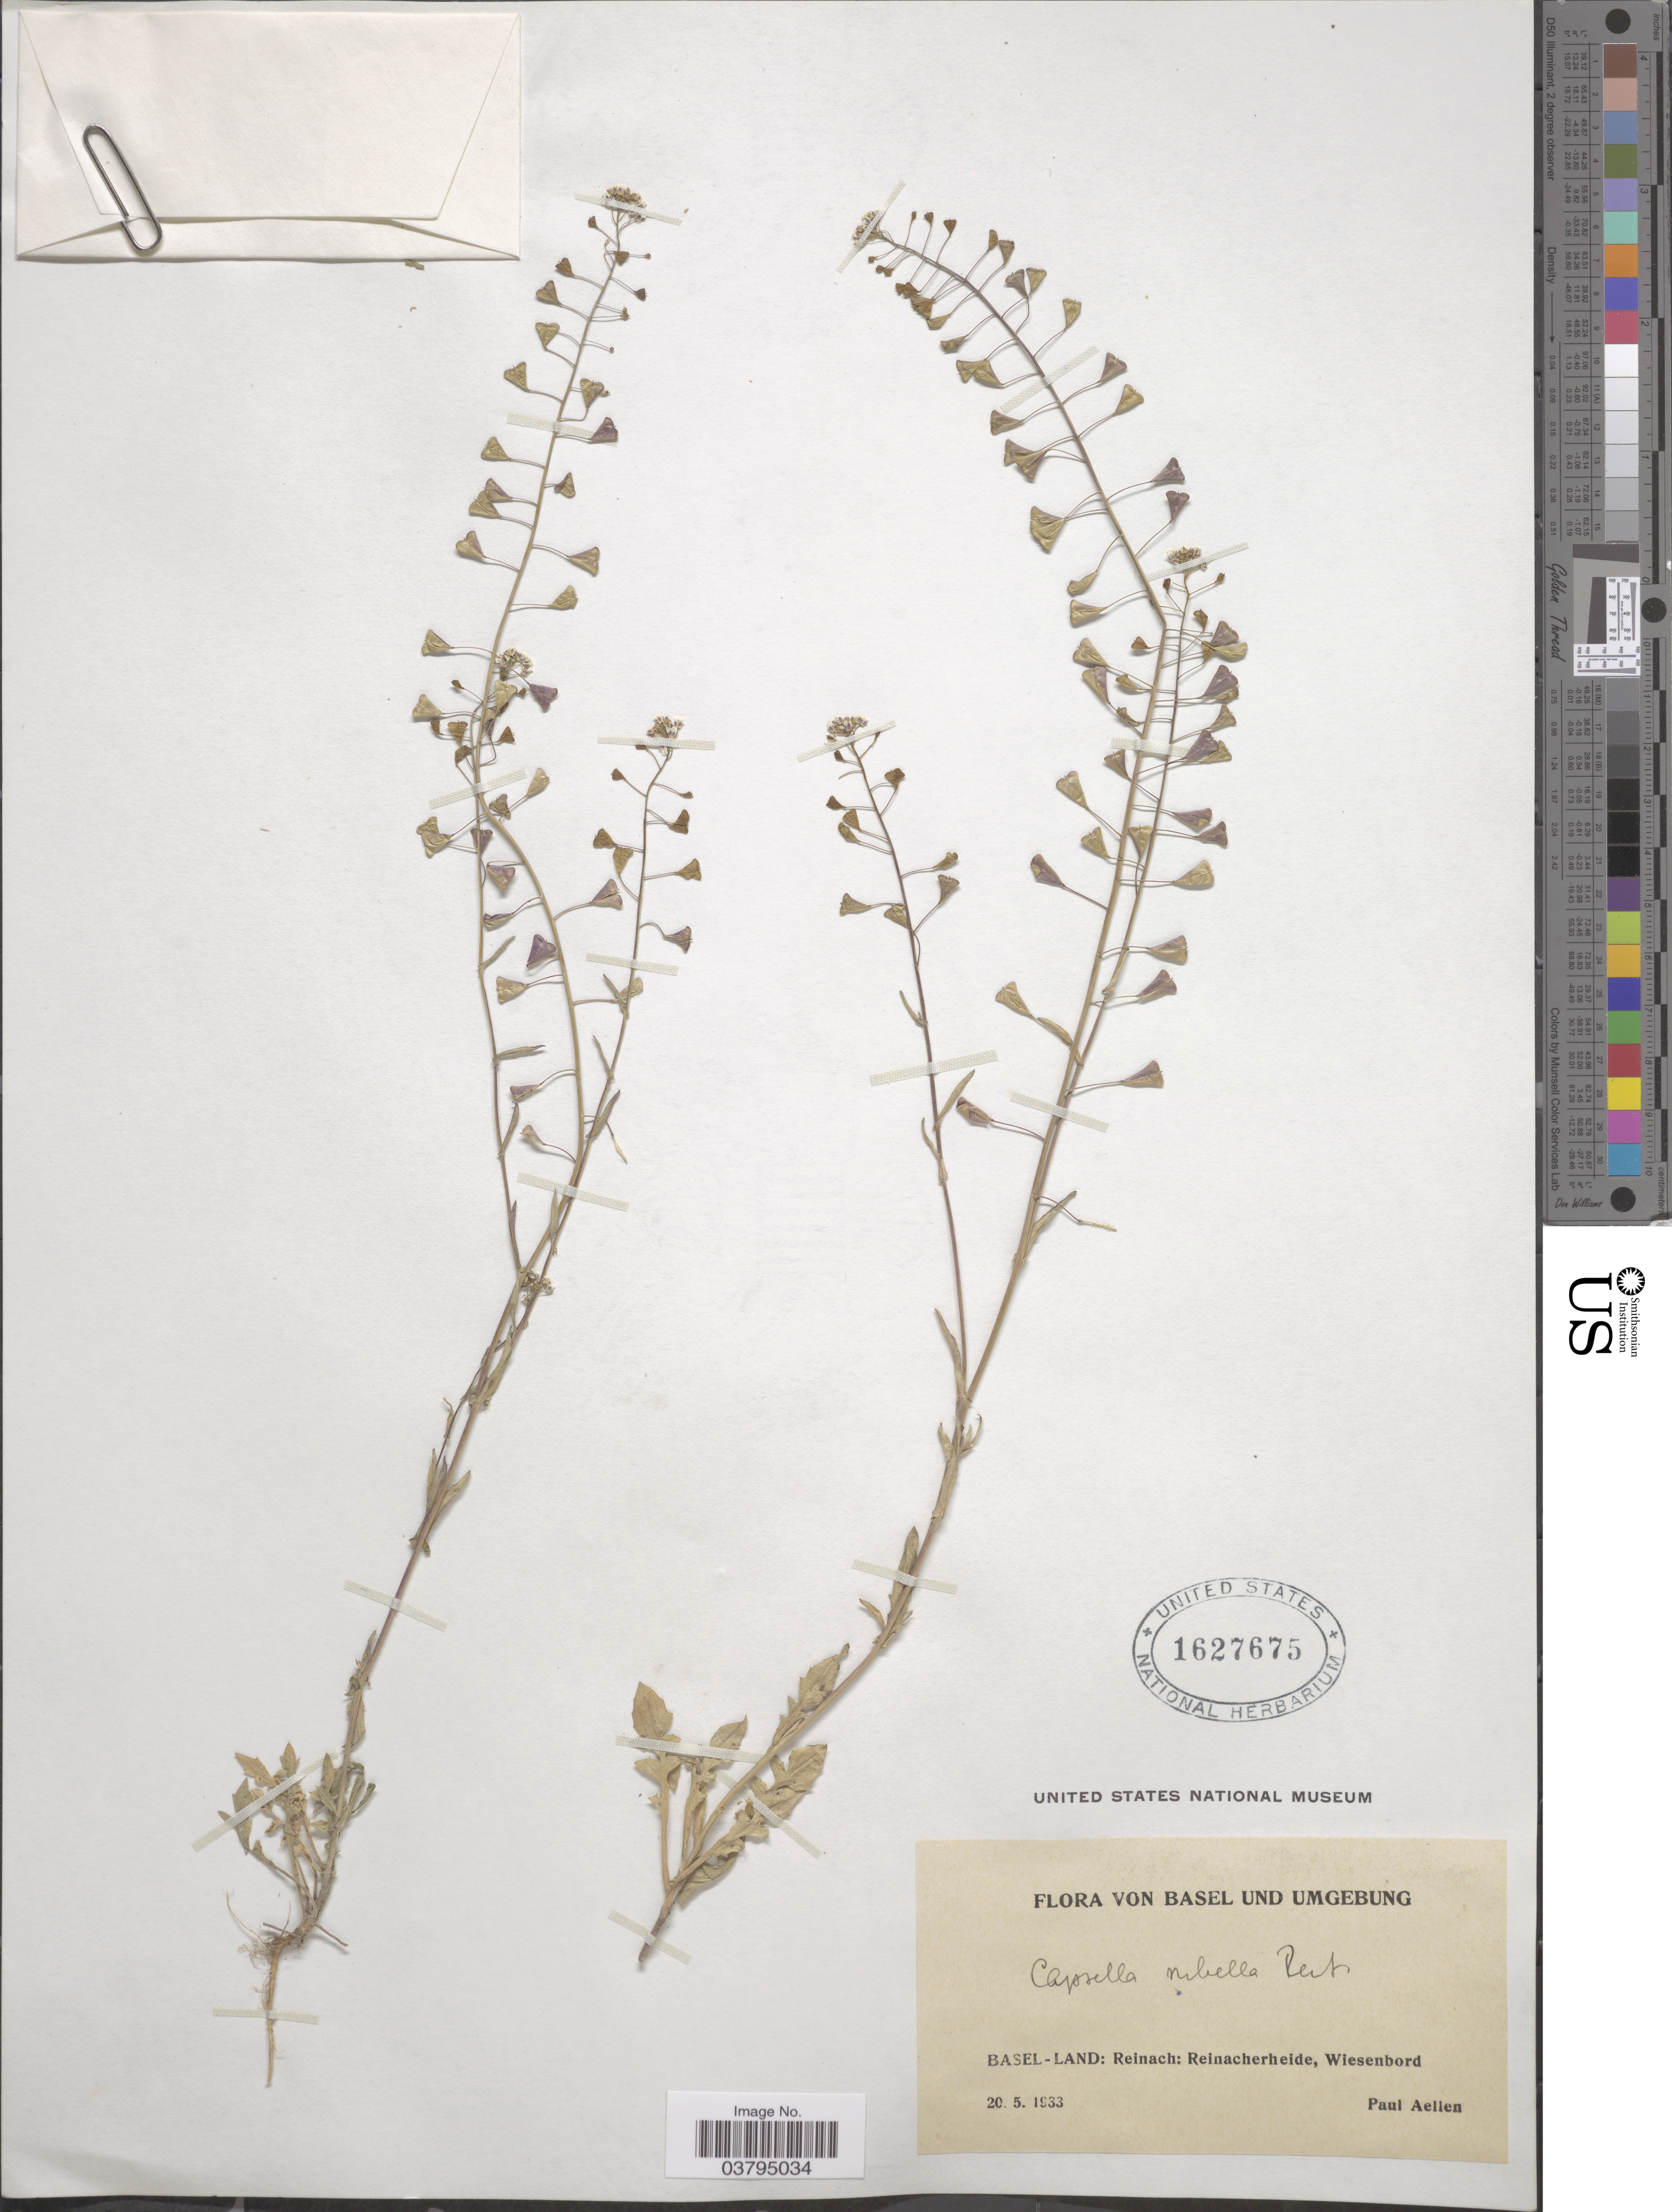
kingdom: Plantae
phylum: Tracheophyta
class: Magnoliopsida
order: Brassicales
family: Brassicaceae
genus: Capsella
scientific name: Capsella rubella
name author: Reut.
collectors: P. Aellen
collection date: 1933-05-20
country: Switzerland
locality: Basel und Umgebung. Basel- Land: Reinach: Reinacherheide, Wiesenbord.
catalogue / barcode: US 1627675